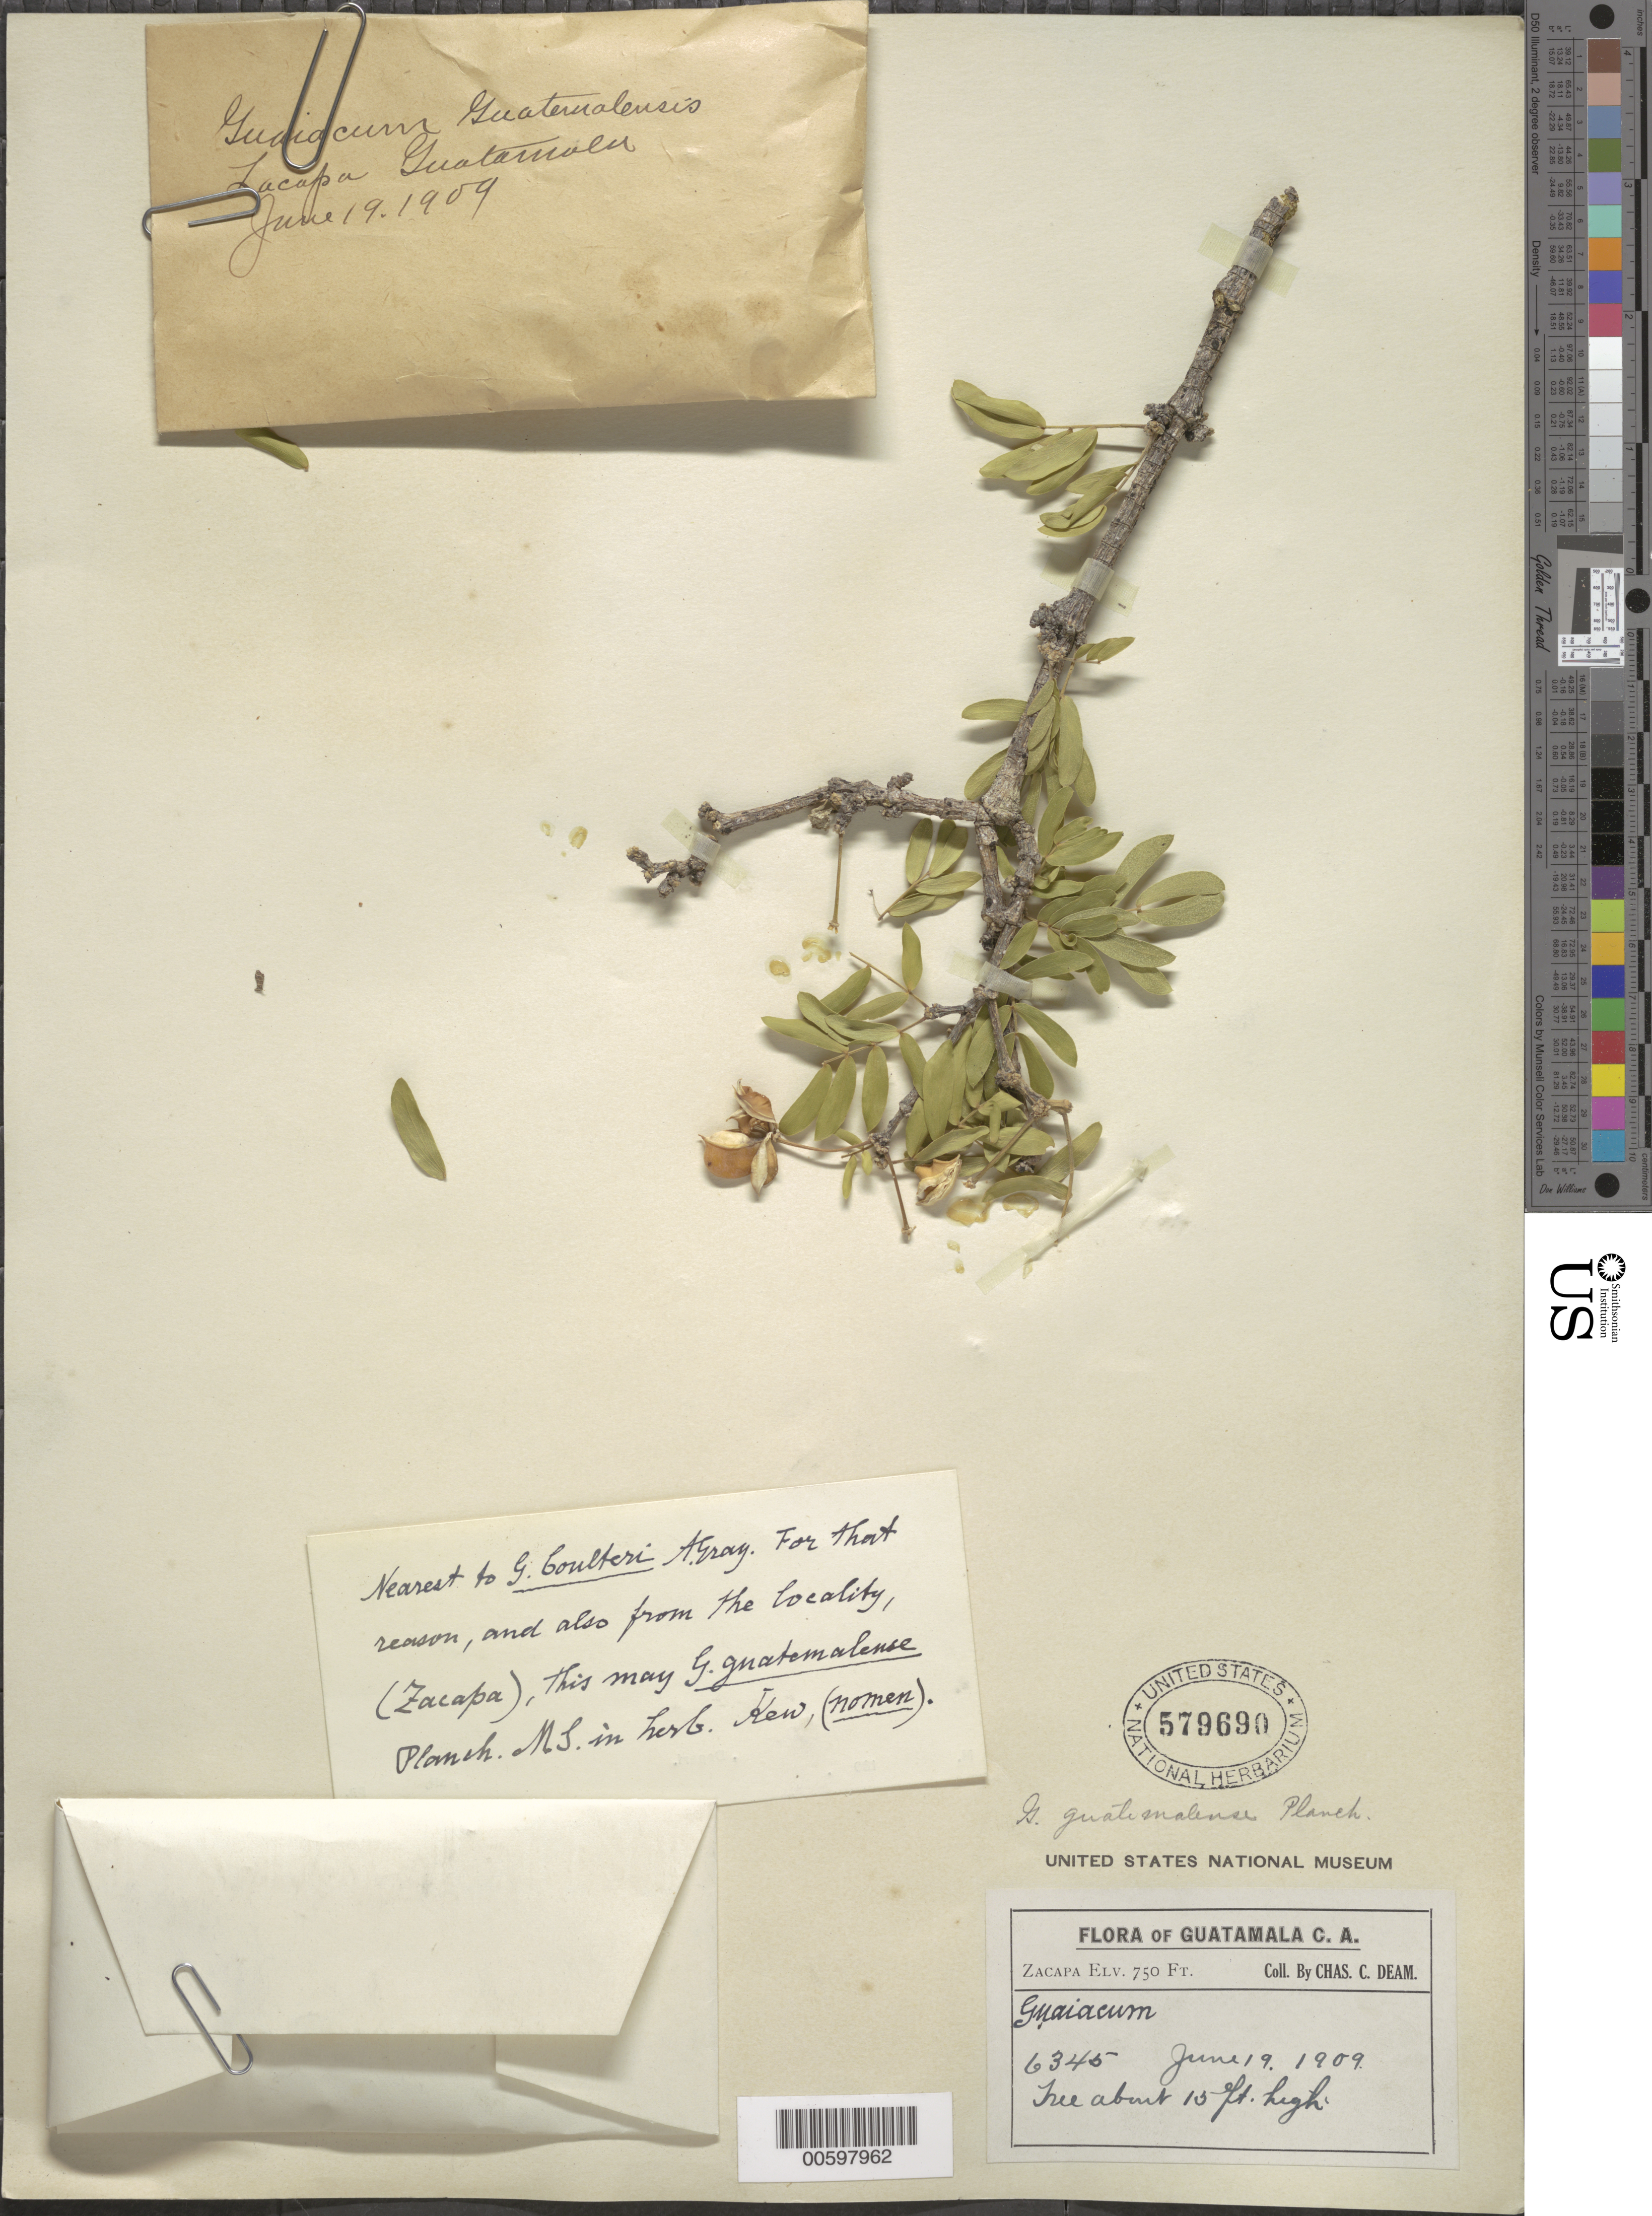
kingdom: Plantae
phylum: Tracheophyta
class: Magnoliopsida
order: Zygophyllales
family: Zygophyllaceae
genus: Guaiacum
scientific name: Guaiacum sanctum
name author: L.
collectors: C. C. Deam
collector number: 6345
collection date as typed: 19 Jun 1909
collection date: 1909-06-19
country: Guatemala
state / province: Zacapa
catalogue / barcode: US 579690